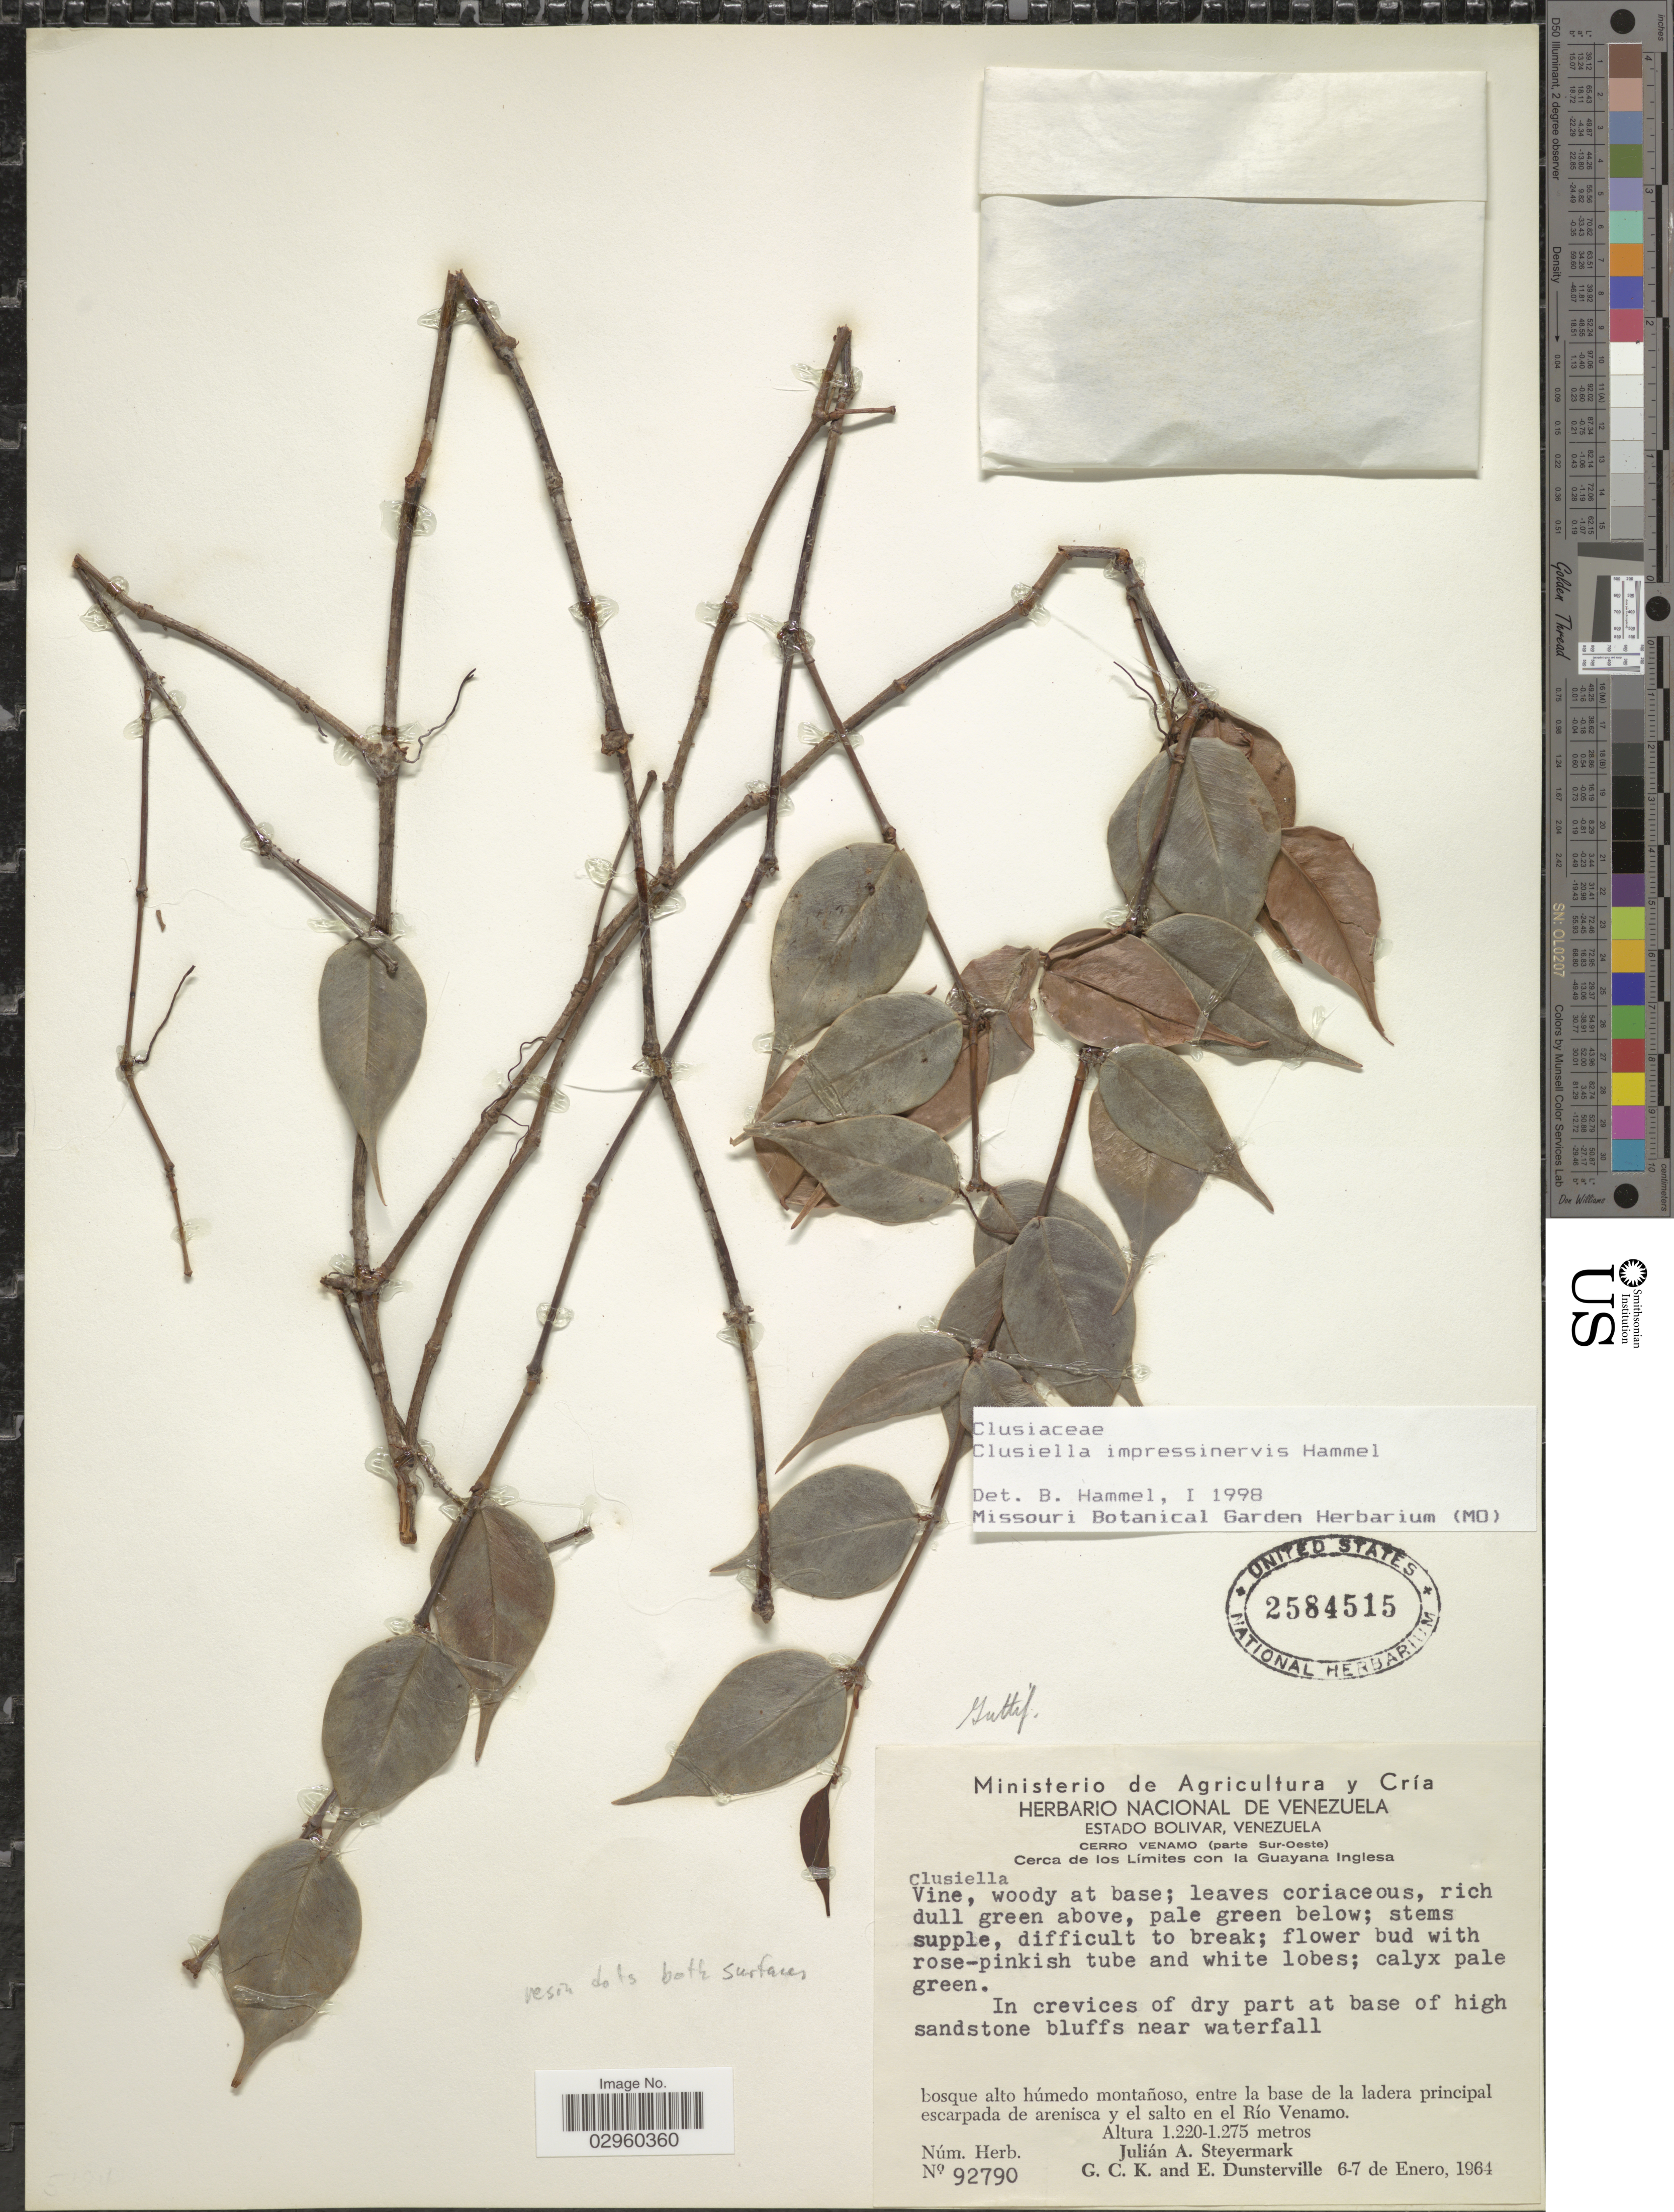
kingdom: Plantae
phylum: Tracheophyta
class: Magnoliopsida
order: Malpighiales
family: Calophyllaceae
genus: Clusiella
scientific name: Clusiella impressinervis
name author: Hammel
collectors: J. Steyermark, G. C. K. Dunsterville & E. Dunsterville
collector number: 92790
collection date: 1964-01-06/1964-01-07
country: Venezuela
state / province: Bolivar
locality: Cerro venamo (parte Sur-Oeste), Cerca de los Límites con la Guayana Inglesa, bosque alto húmedo montañoso, entre la base de la ladera principal escarpada de arenisca y el salto en el Río Venamo.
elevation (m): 1220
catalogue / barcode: US 2584515